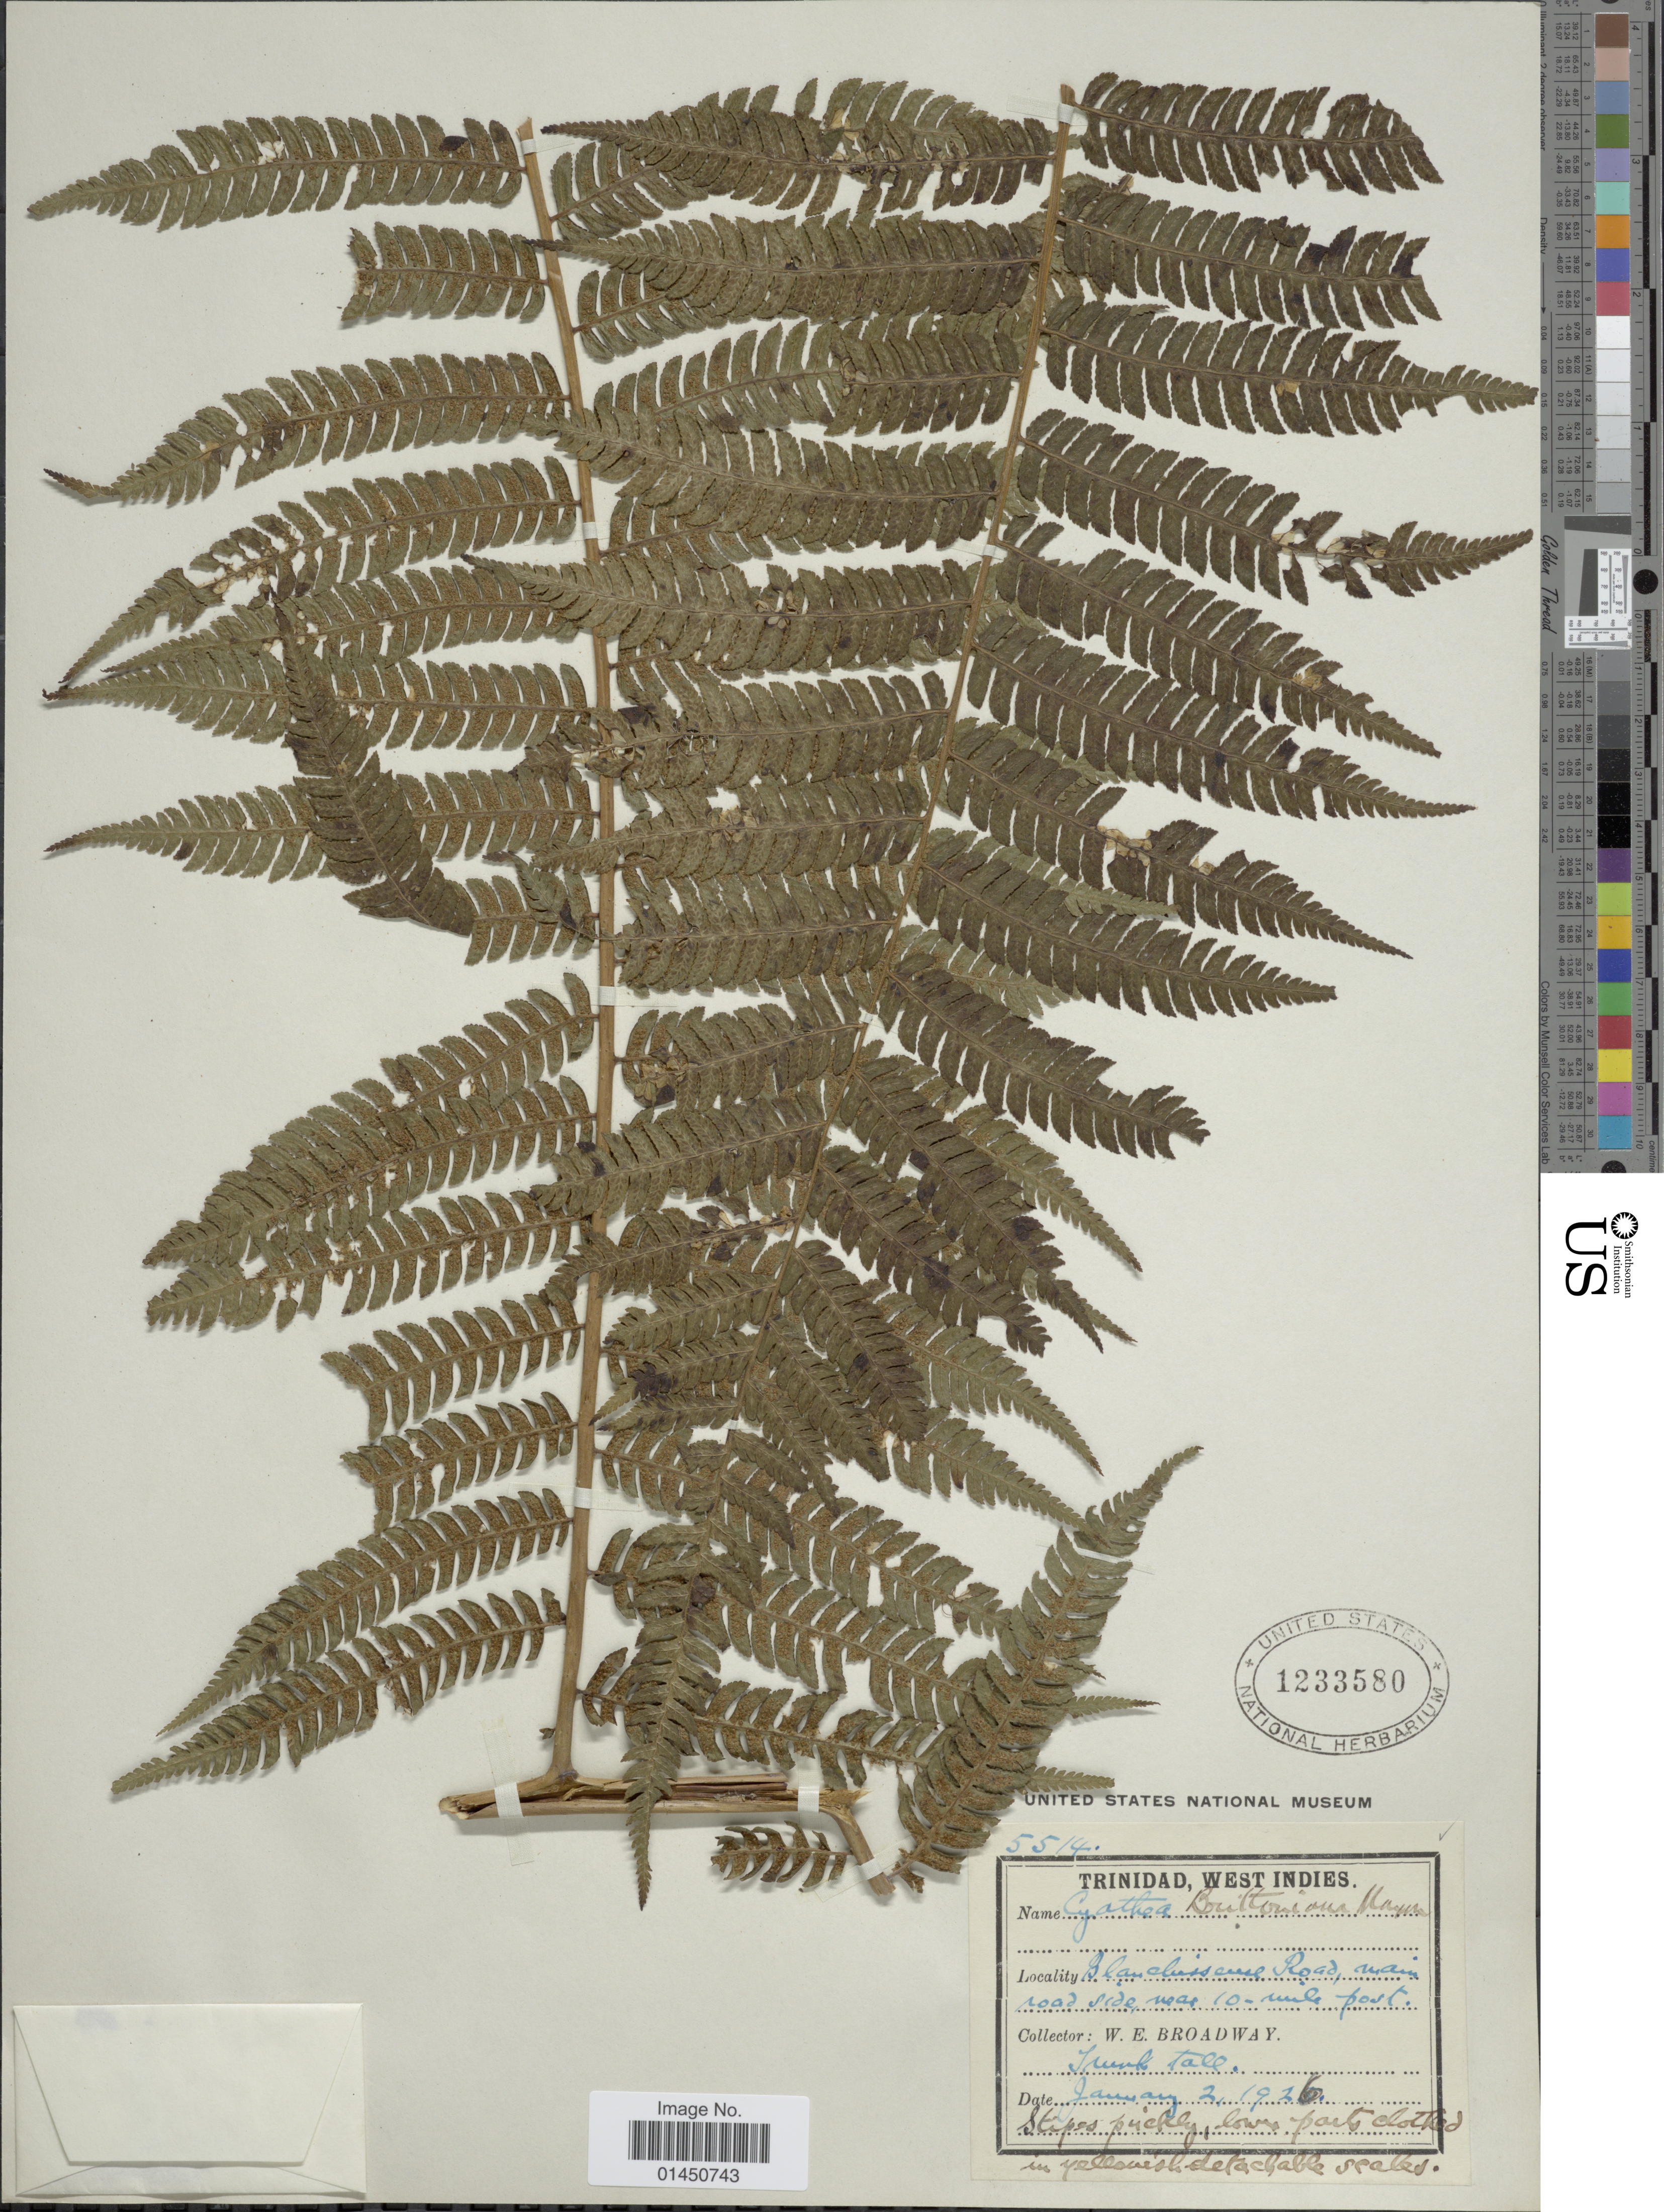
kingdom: Plantae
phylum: Tracheophyta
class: Polypodiopsida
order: Cyatheales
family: Cyatheaceae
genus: Cyathea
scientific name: Cyathea tenera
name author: (J. Sm. ex Hook.) T. Moore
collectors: W. E. Broadway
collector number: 5514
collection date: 1926-01-02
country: Trinidad and Tobago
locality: Trinidad, Blanchisseuse Road, main road side, near 10 mile post.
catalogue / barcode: US 1233580